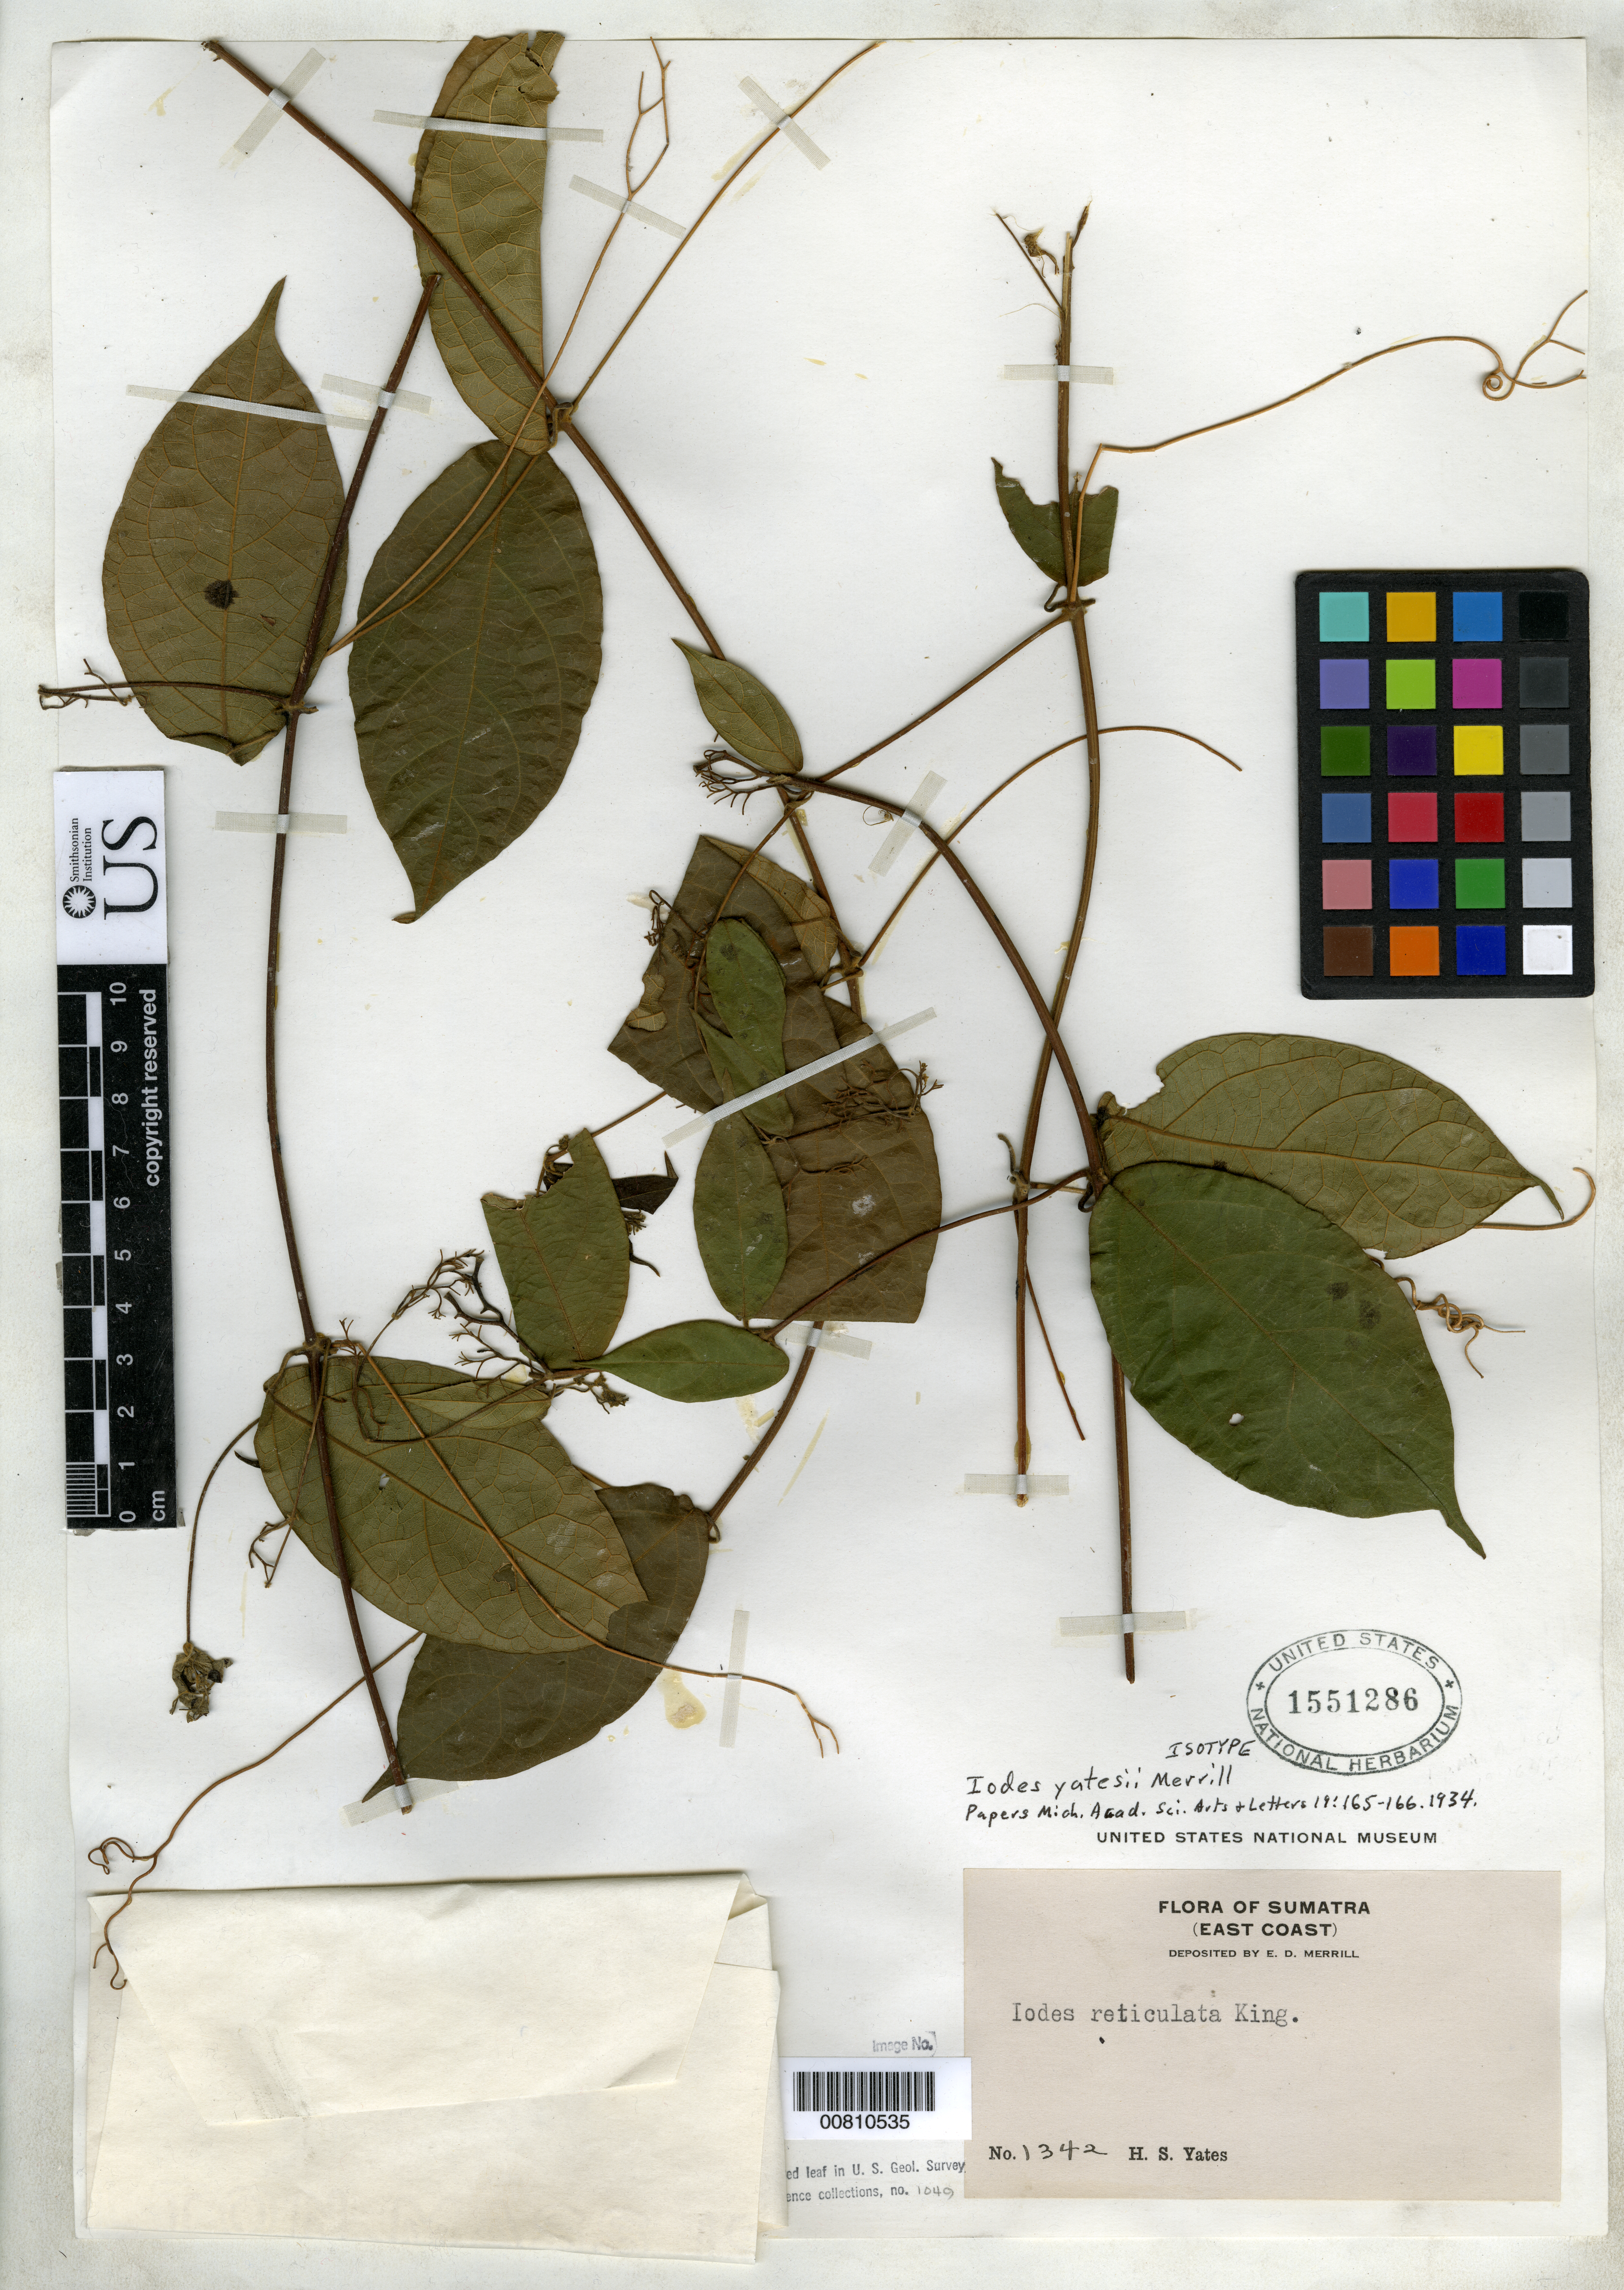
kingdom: Plantae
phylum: Tracheophyta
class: Magnoliopsida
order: Icacinales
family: Icacinaceae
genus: Iodes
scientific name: Iodes yatesii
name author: Merr.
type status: Isotype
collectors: H. S. Yates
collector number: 1342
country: Indonesia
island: Sumatra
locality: Sumatra (east coast).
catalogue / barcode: US 1551286